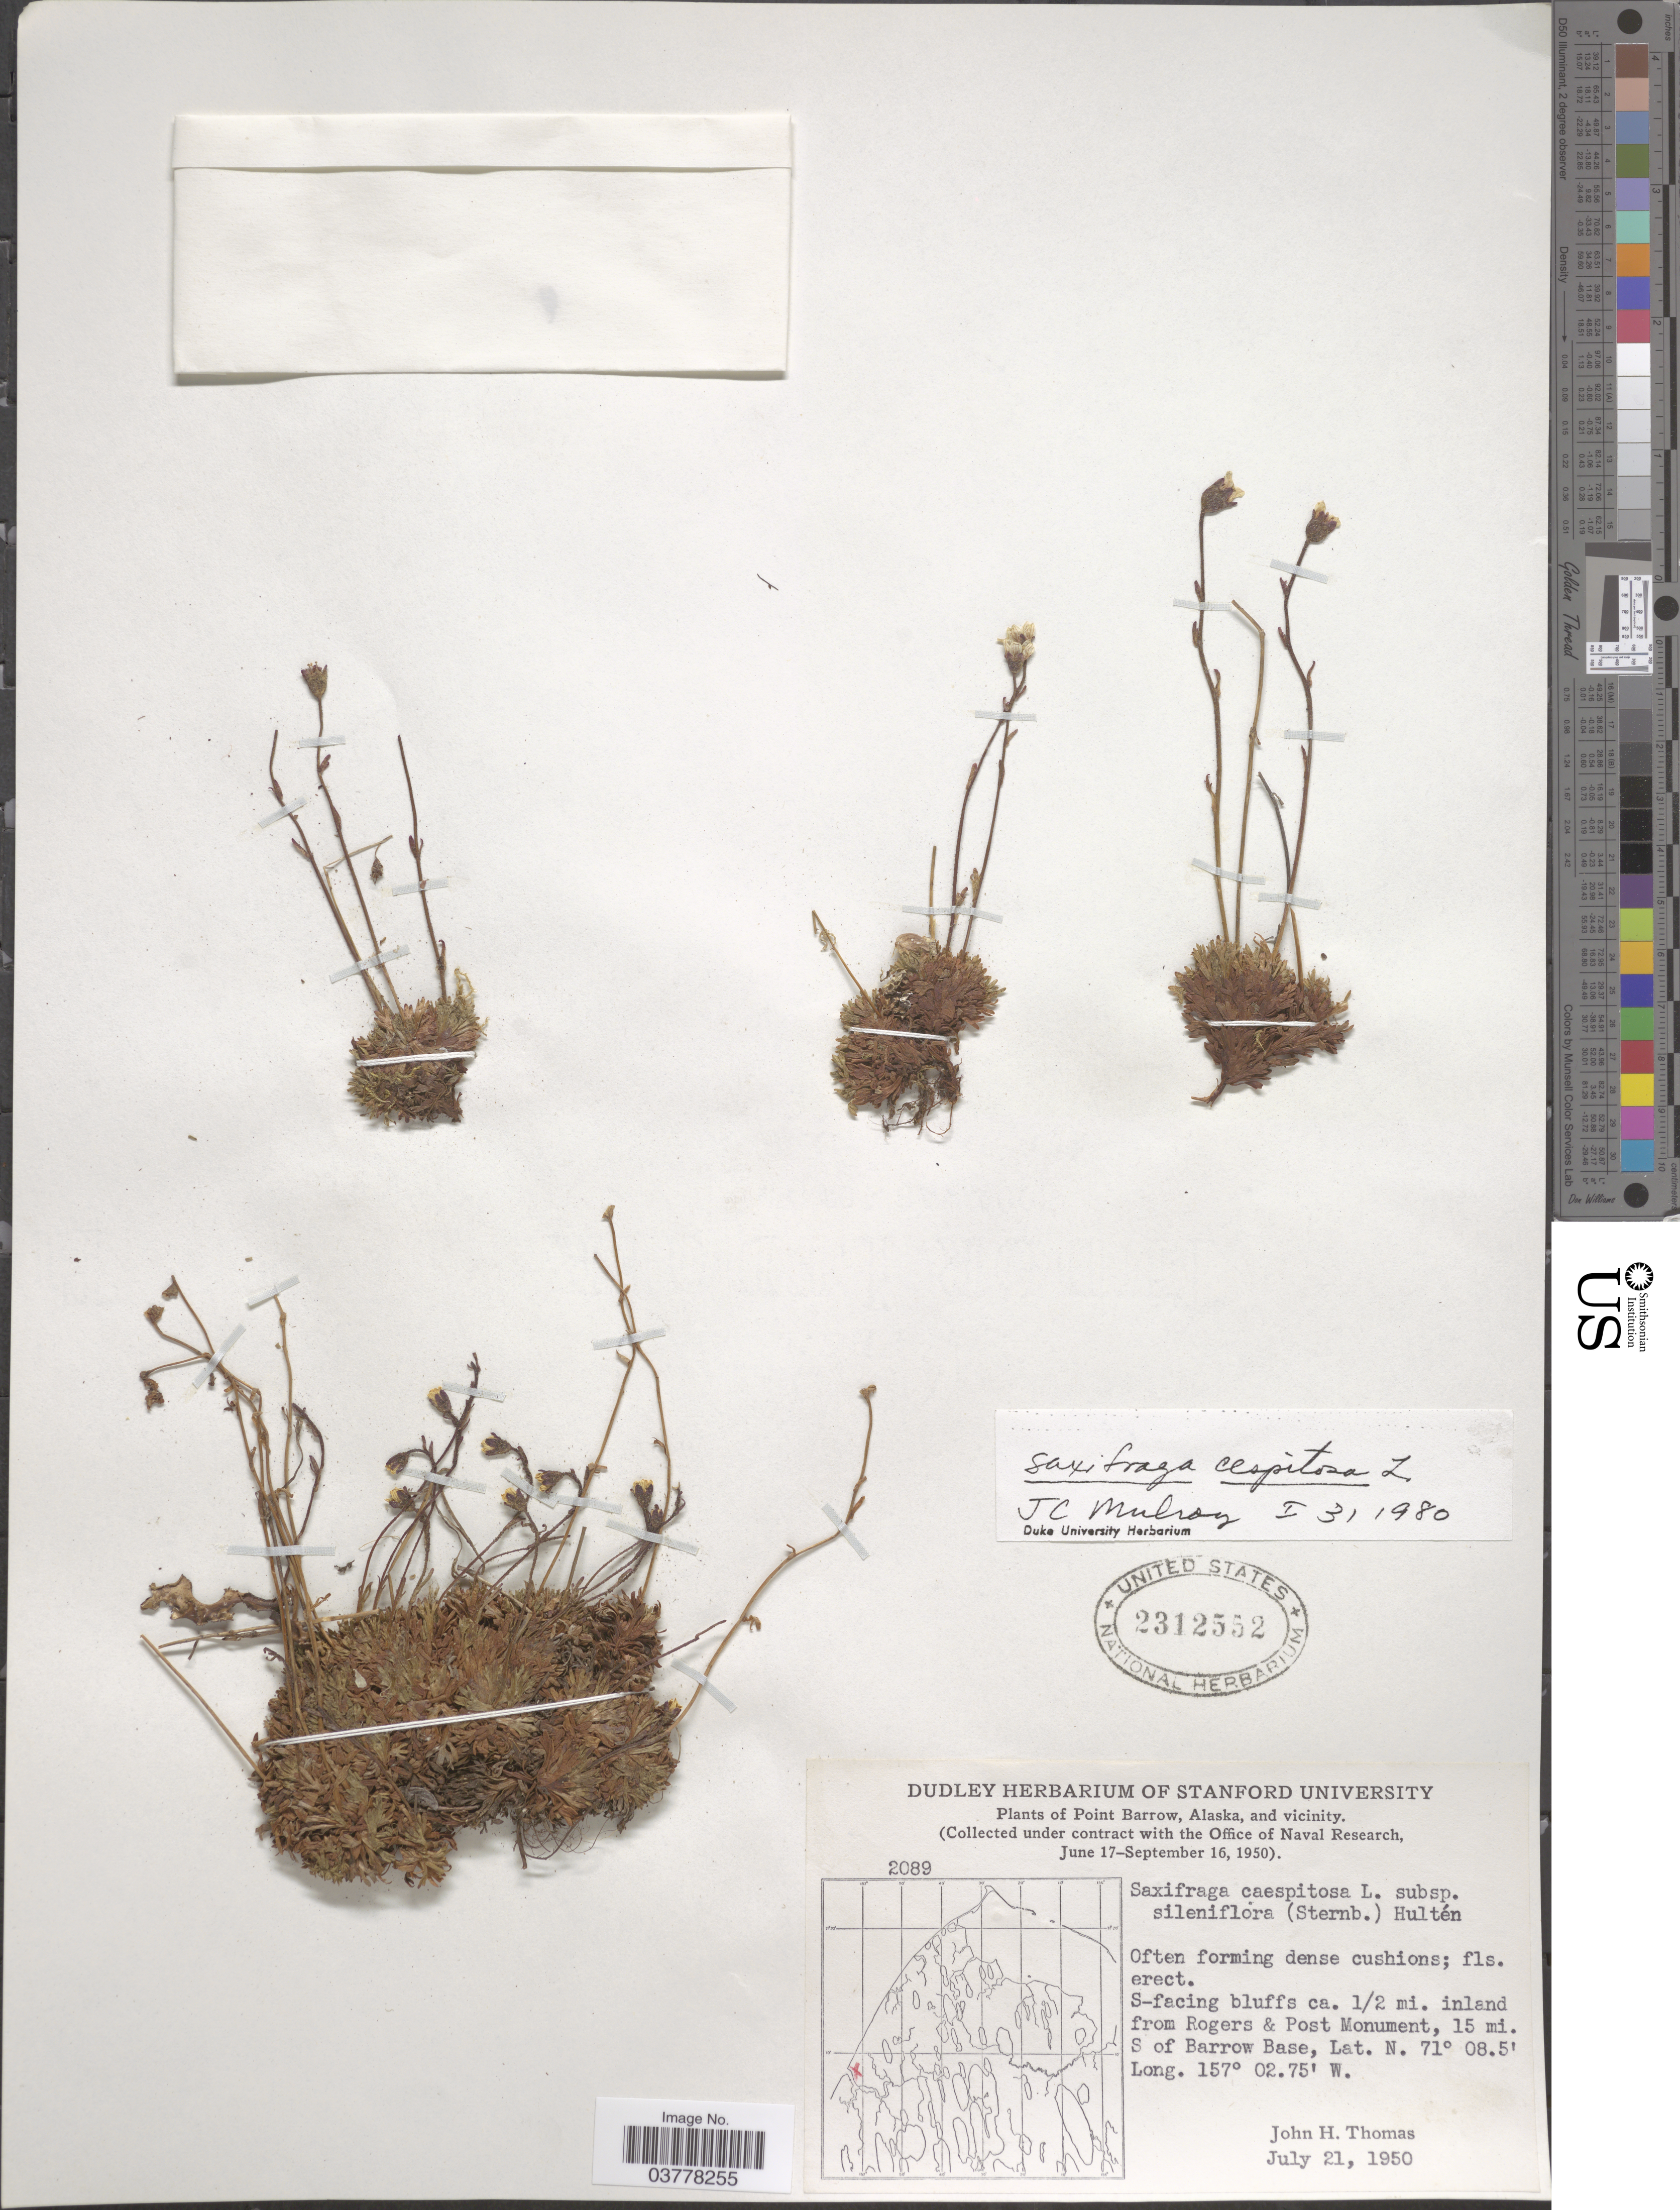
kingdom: Plantae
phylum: Tracheophyta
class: Magnoliopsida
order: Saxifragales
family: Saxifragaceae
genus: Saxifraga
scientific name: Saxifraga caespitosa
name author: L.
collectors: J. H. Thomas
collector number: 2089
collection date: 1950-07-21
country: United States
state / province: Alaska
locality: Point Barrow, Alaska, and vicinity. S-facing bluffs ca. 1/2 mi. inland from Rogers & Post Monument, 15 mi. S of Barrow Base.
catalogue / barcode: US 2312552